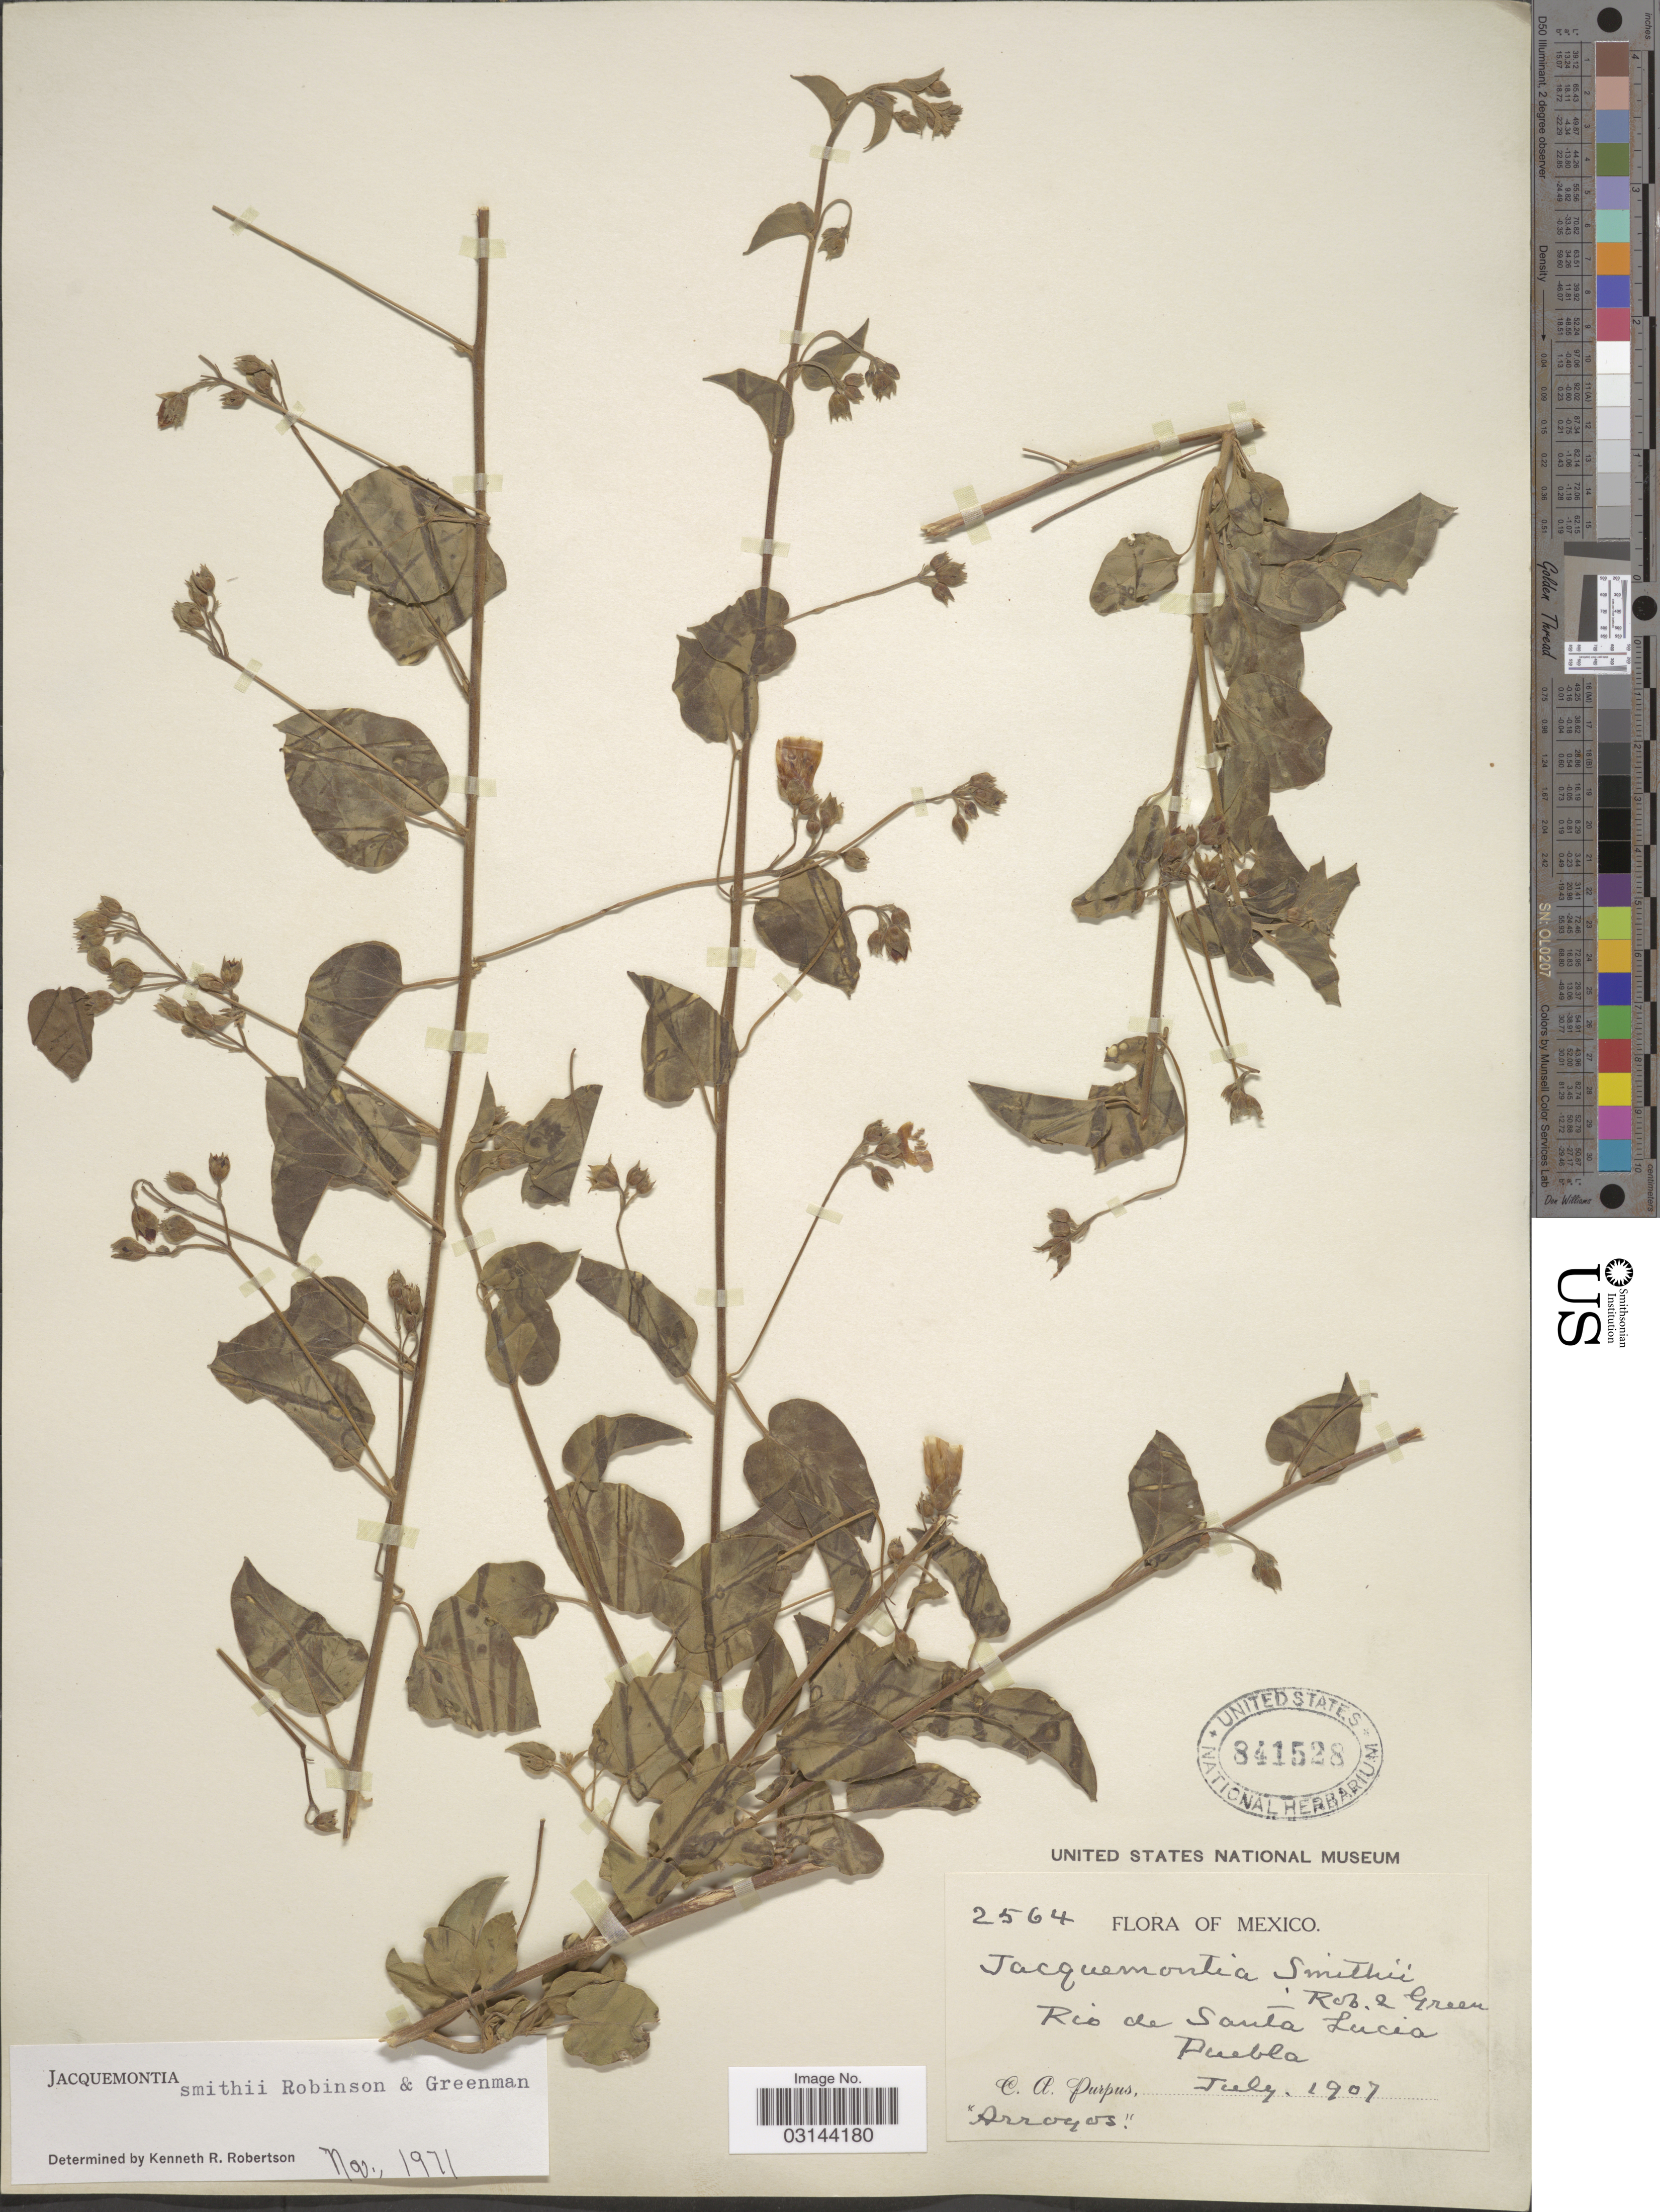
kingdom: Plantae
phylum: Tracheophyta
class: Magnoliopsida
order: Solanales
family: Convolvulaceae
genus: Jacquemontia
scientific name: Jacquemontia smithii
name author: B.L. Rob. & Greenm.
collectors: C. A. Purpus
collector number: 2564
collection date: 1907-07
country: Mexico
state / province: Puebla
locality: Rio de Santa Lucia, Puebla.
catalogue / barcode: US 841528